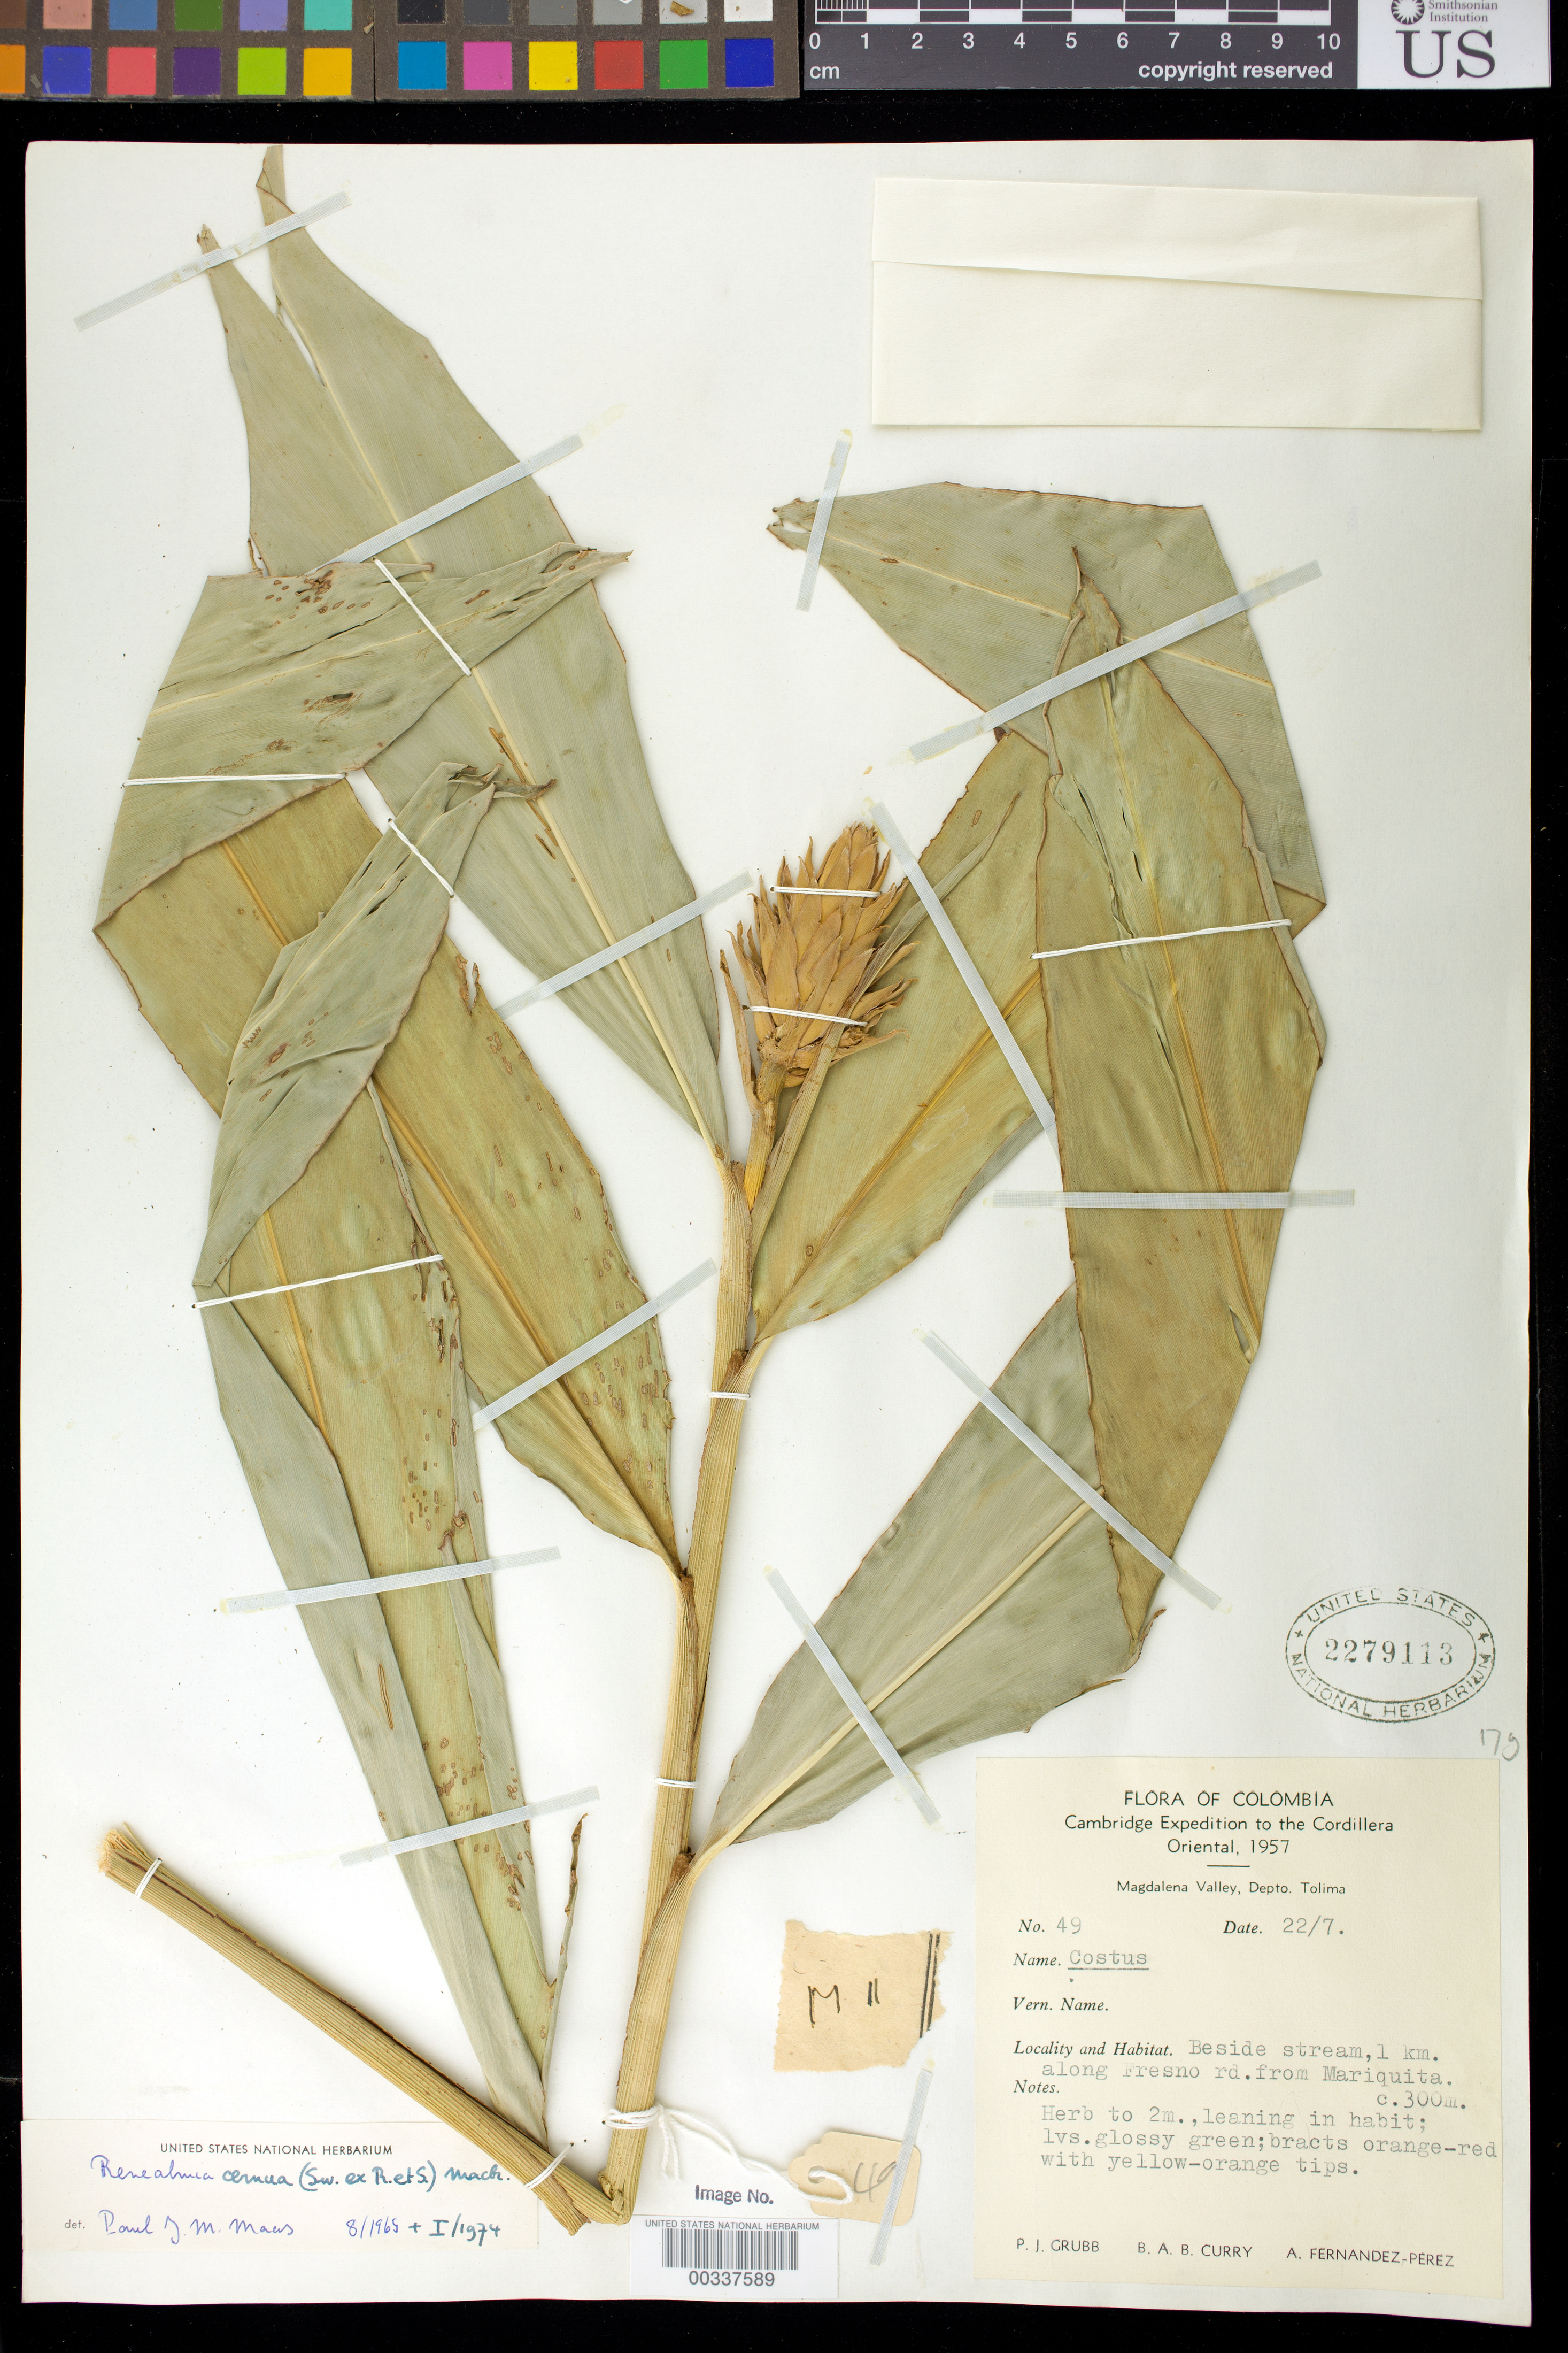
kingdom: Plantae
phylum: Tracheophyta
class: Liliopsida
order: Zingiberales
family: Zingiberaceae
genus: Renealmia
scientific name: Renealmia cernua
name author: (Sw. ex Roem. & Schult.) J.F. Macbr.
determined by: Maas, Paul J. M.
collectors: P. J. Grubb, B. Curry & A. Fernández-Pérez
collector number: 49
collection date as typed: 22 Jul 1957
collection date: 1957-07-22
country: Colombia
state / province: Tolima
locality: Cambridge expedition of Cordillera Oriental, Magdalena Valley, 1 km along Fresno road. from Mariquita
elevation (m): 300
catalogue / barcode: US 2279113